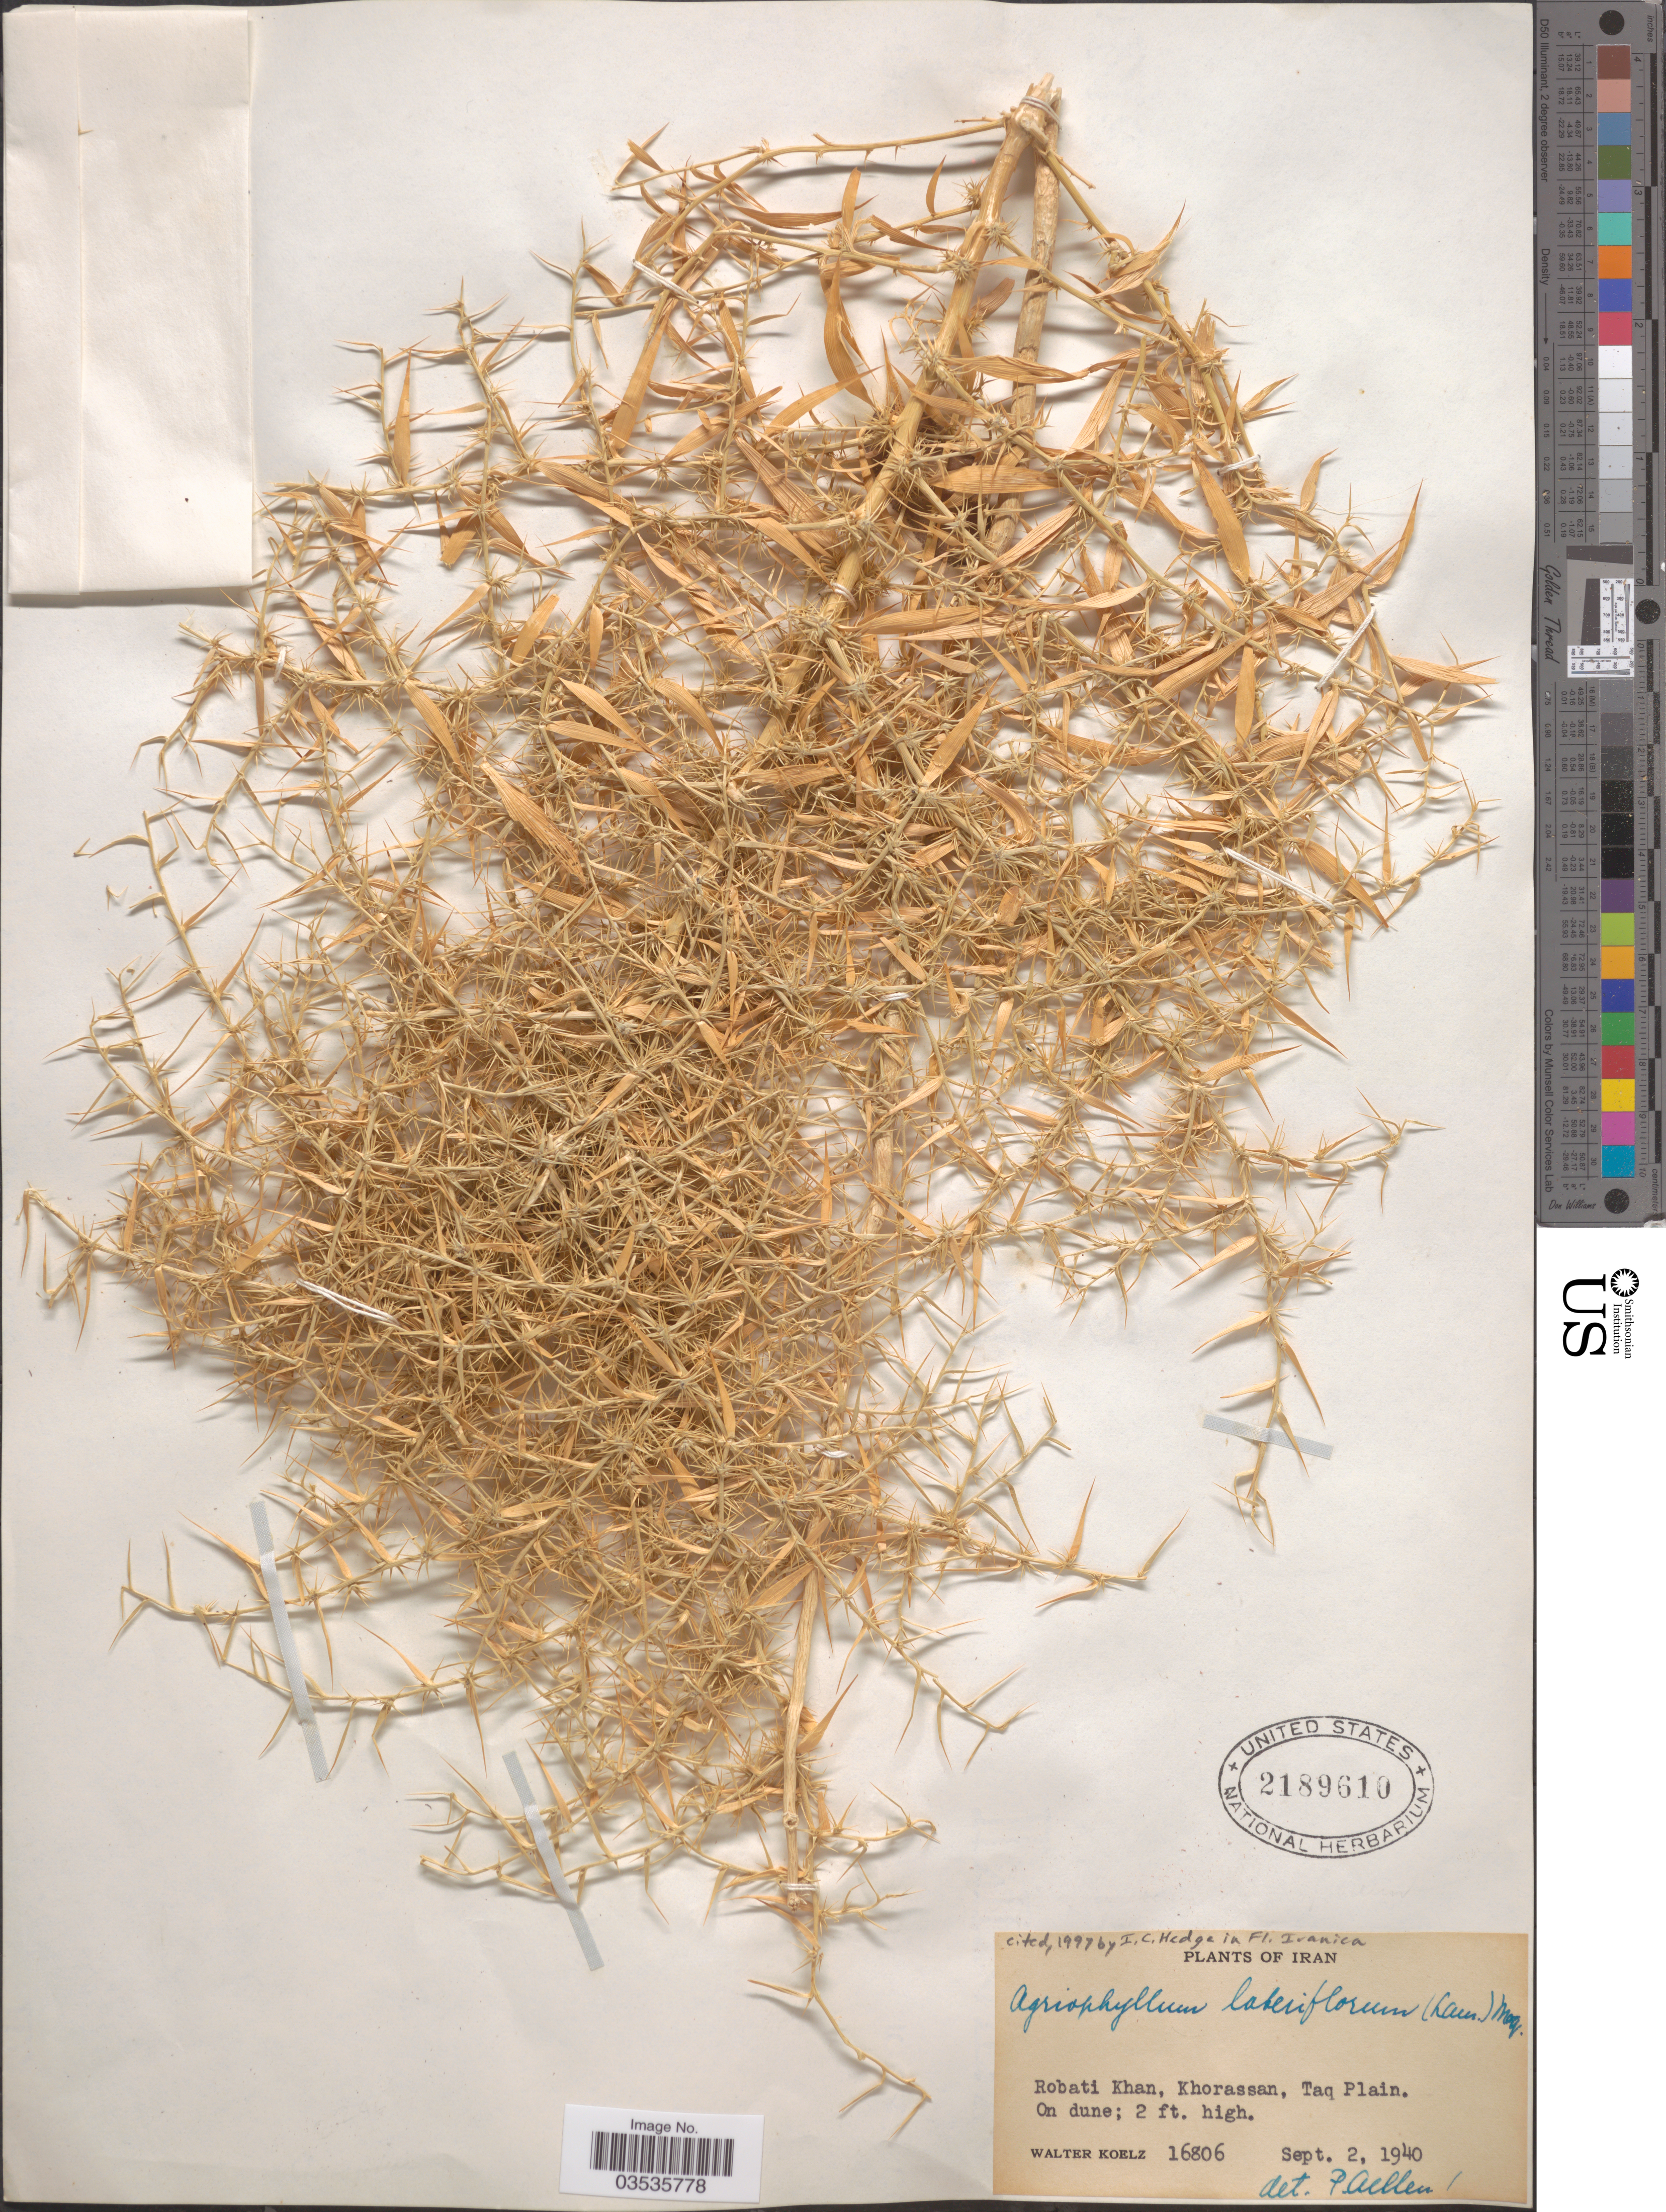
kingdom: Plantae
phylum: Tracheophyta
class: Magnoliopsida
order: Caryophyllales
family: Amaranthaceae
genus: Agriophyllum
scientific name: Agriophyllum lateriflorum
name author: (Lam.) Moq.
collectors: W. N. Koelz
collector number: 16806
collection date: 1940-09-02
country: Iran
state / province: Khorasan [obsolete]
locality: Robati Khan, Khorassan, Taq Plain.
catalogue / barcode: US 2189610